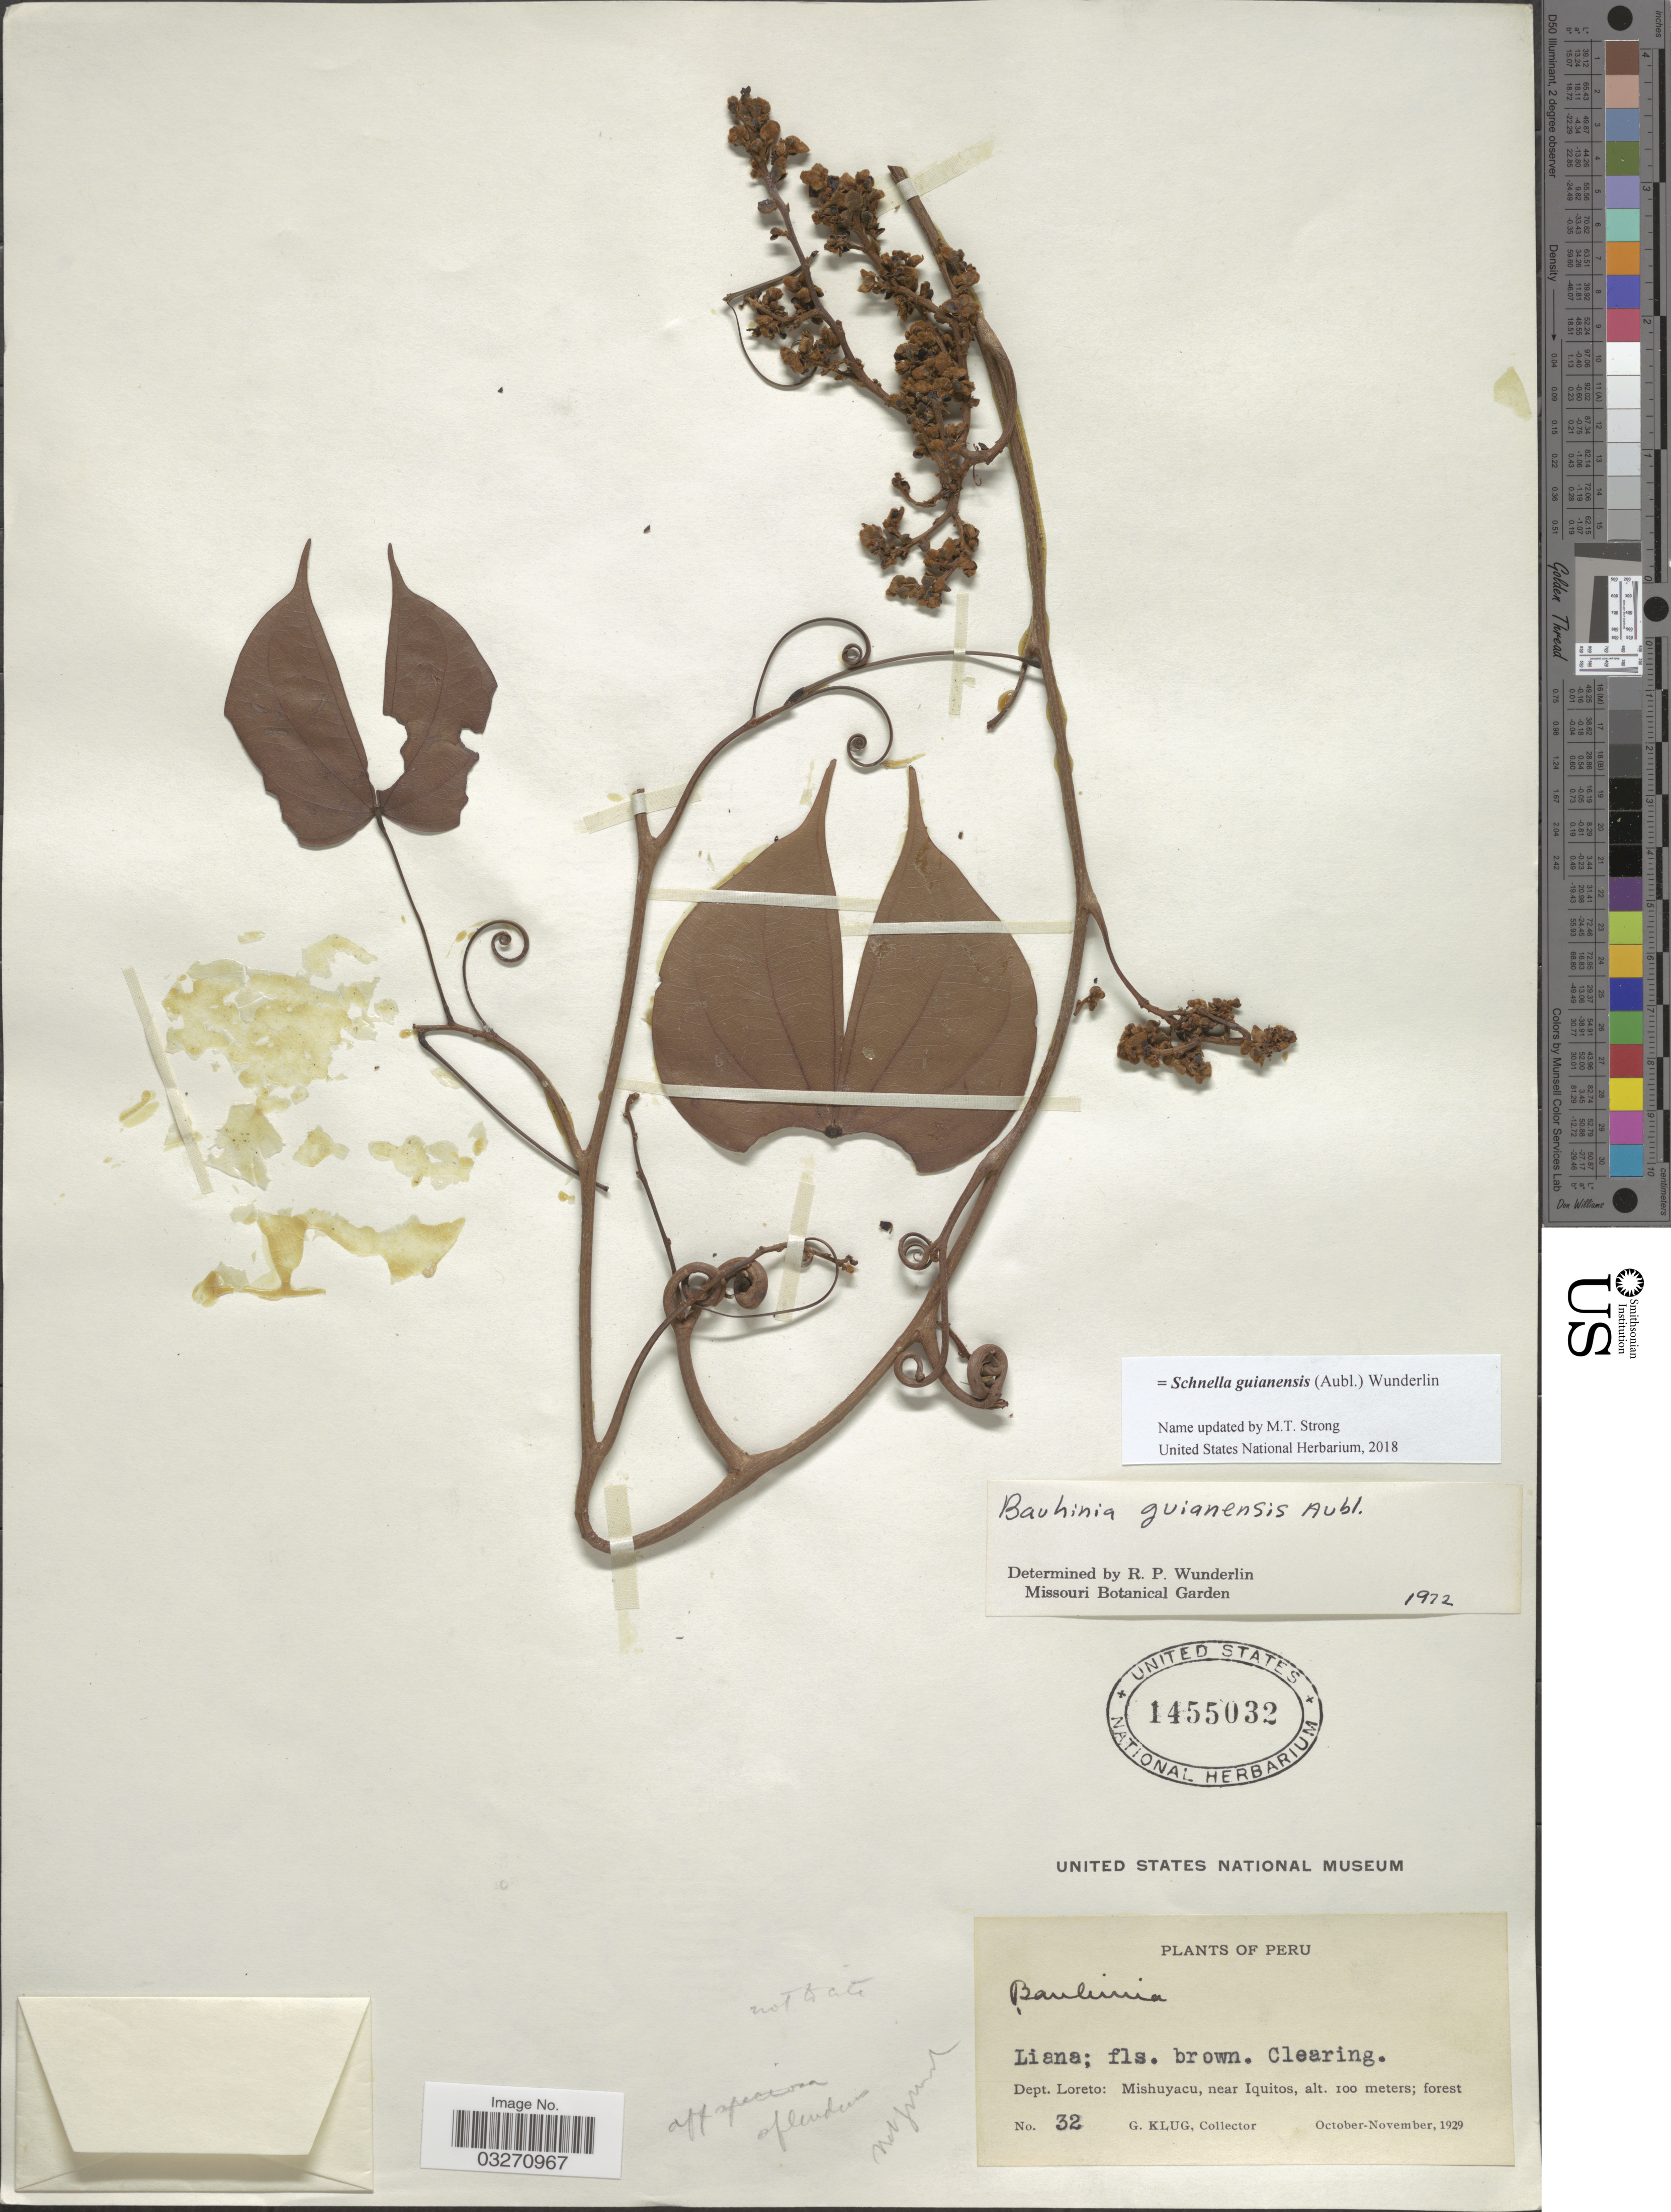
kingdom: Plantae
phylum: Tracheophyta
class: Magnoliopsida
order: Fabales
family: Fabaceae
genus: Schnella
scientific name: Schnella guianensis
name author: (Aubl.) Wunderlin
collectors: G. Klug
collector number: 32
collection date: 1929-10/1929-11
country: Peru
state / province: Loreto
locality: Dept. Loreto: Mishuyacu, near Iquitos.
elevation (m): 100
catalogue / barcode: US 1455032